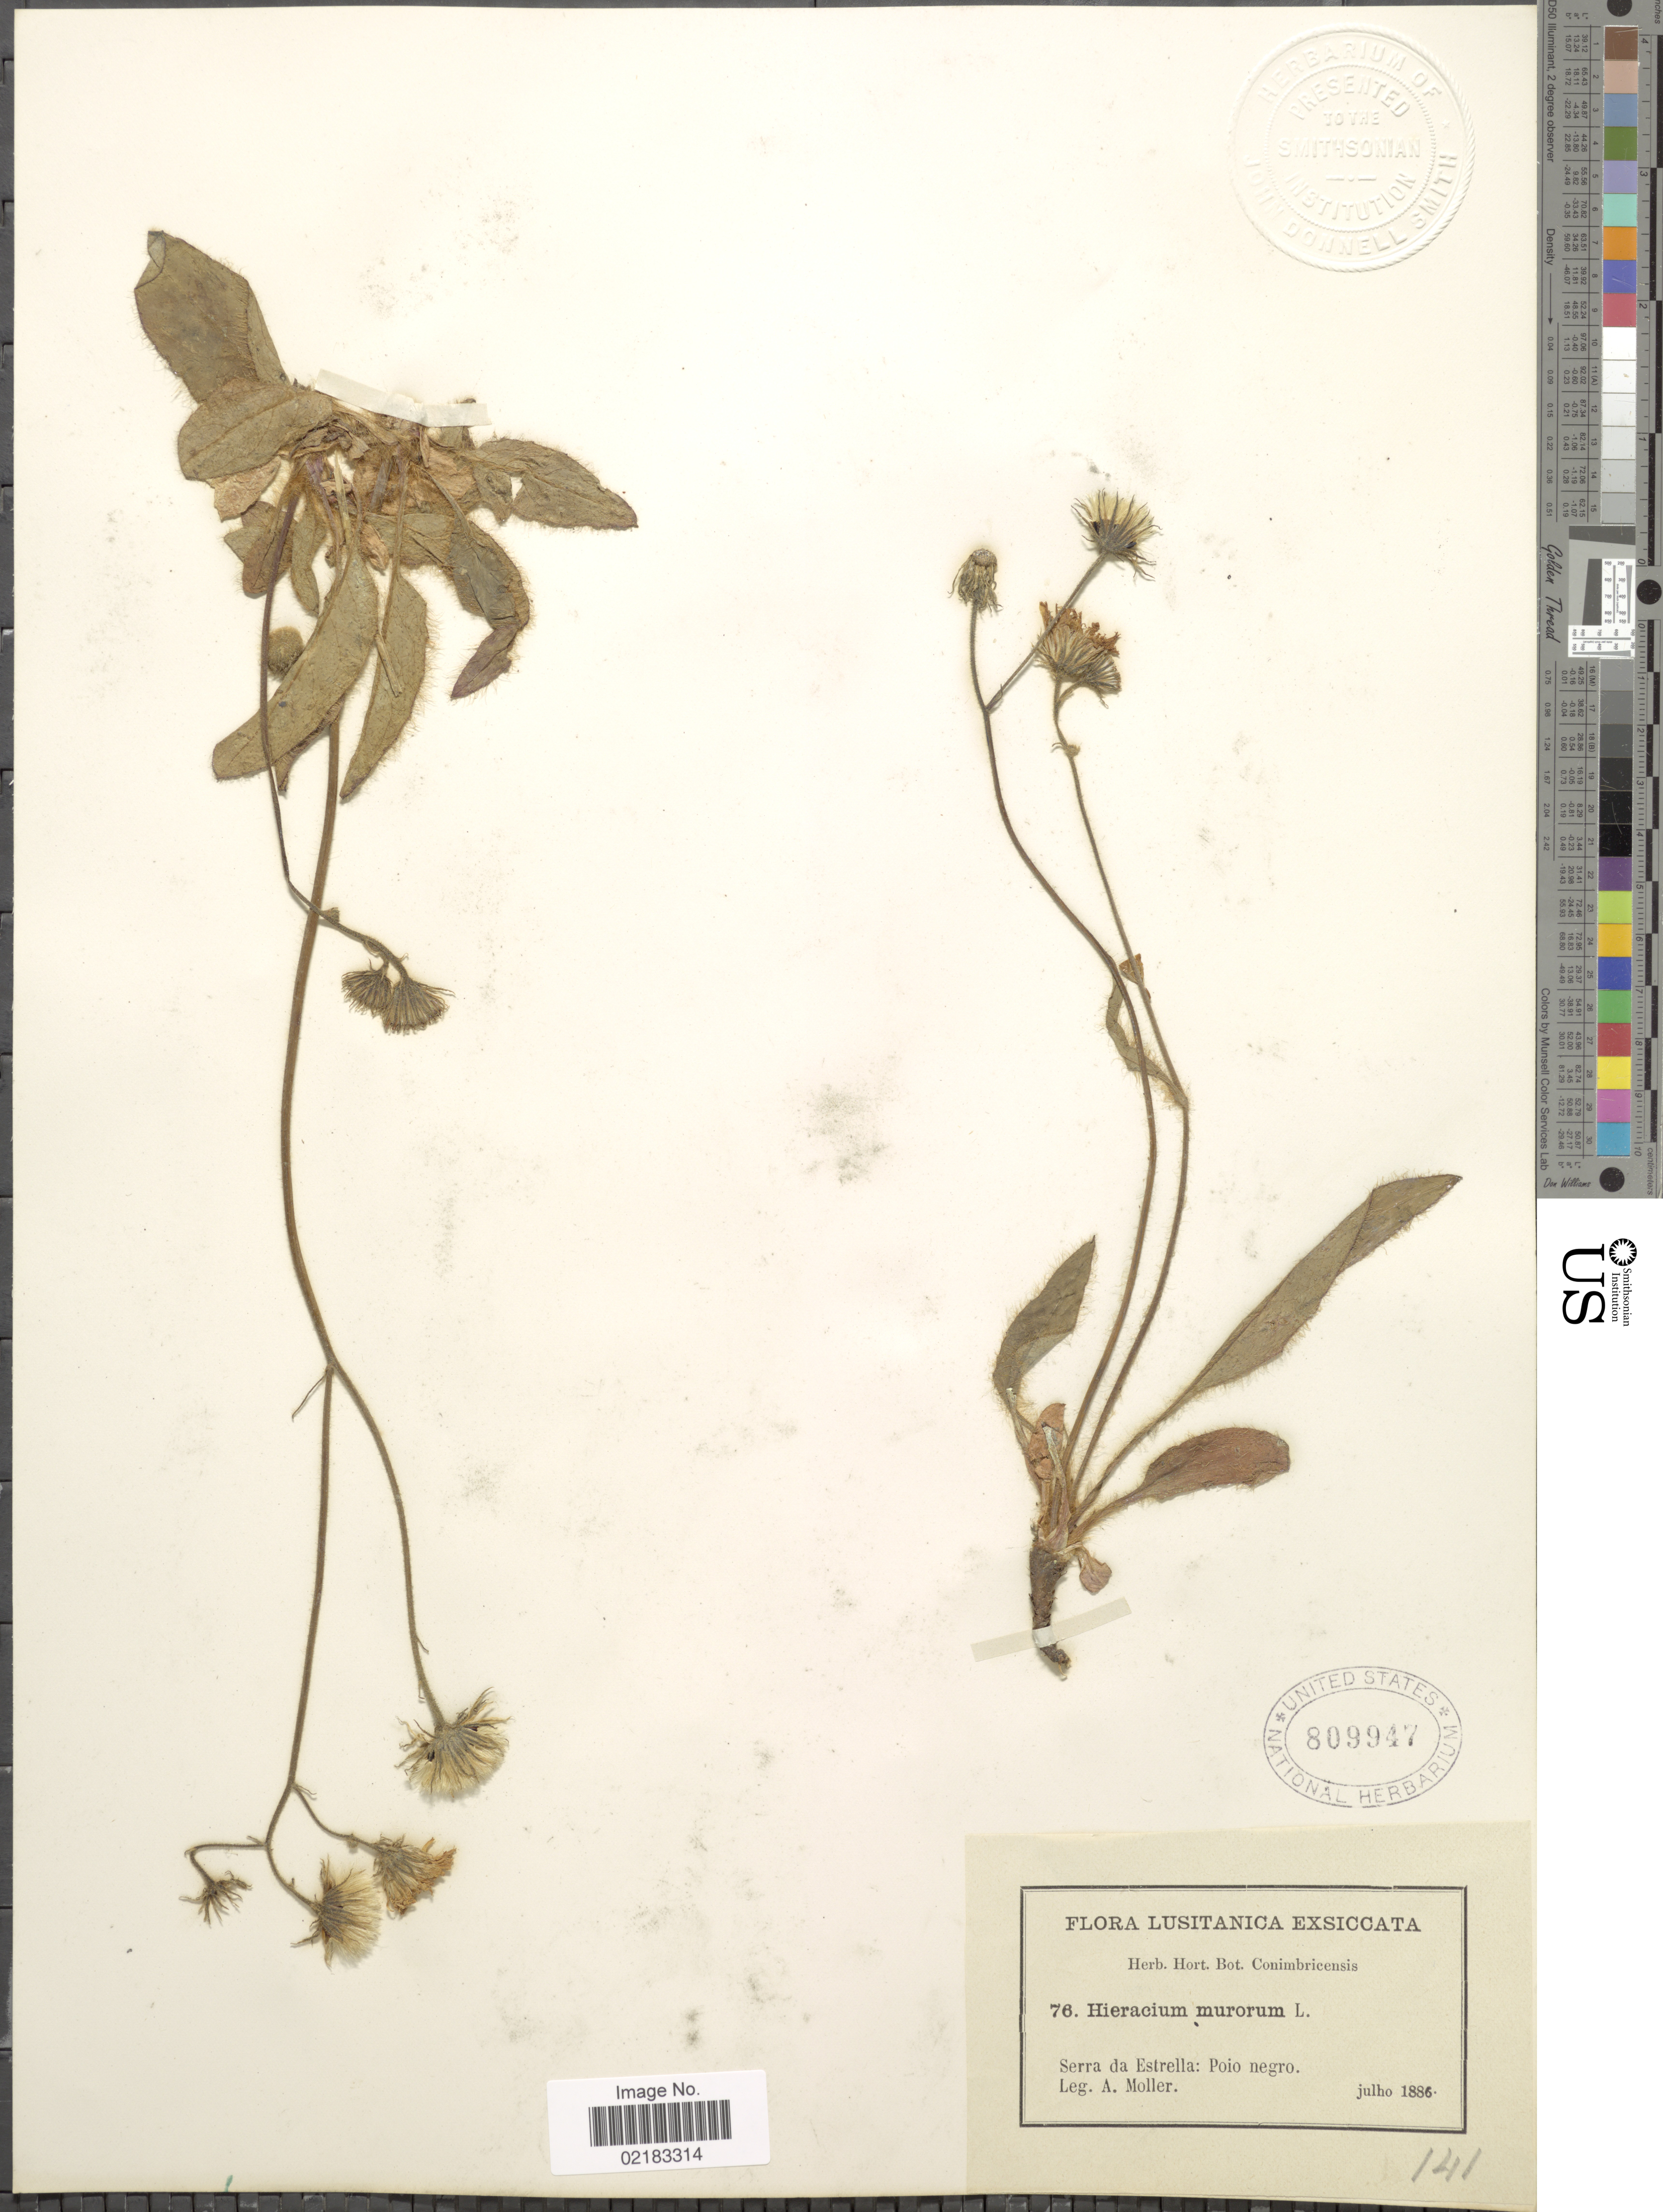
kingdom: Plantae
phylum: Tracheophyta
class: Magnoliopsida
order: Asterales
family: Asteraceae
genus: Hieracium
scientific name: Hieracium murorum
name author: L.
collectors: A. Moller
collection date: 1886-07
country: Portugal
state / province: Castelo Branco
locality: Lusitanica, Serra da Estrella: Poio negro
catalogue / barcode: US 809947